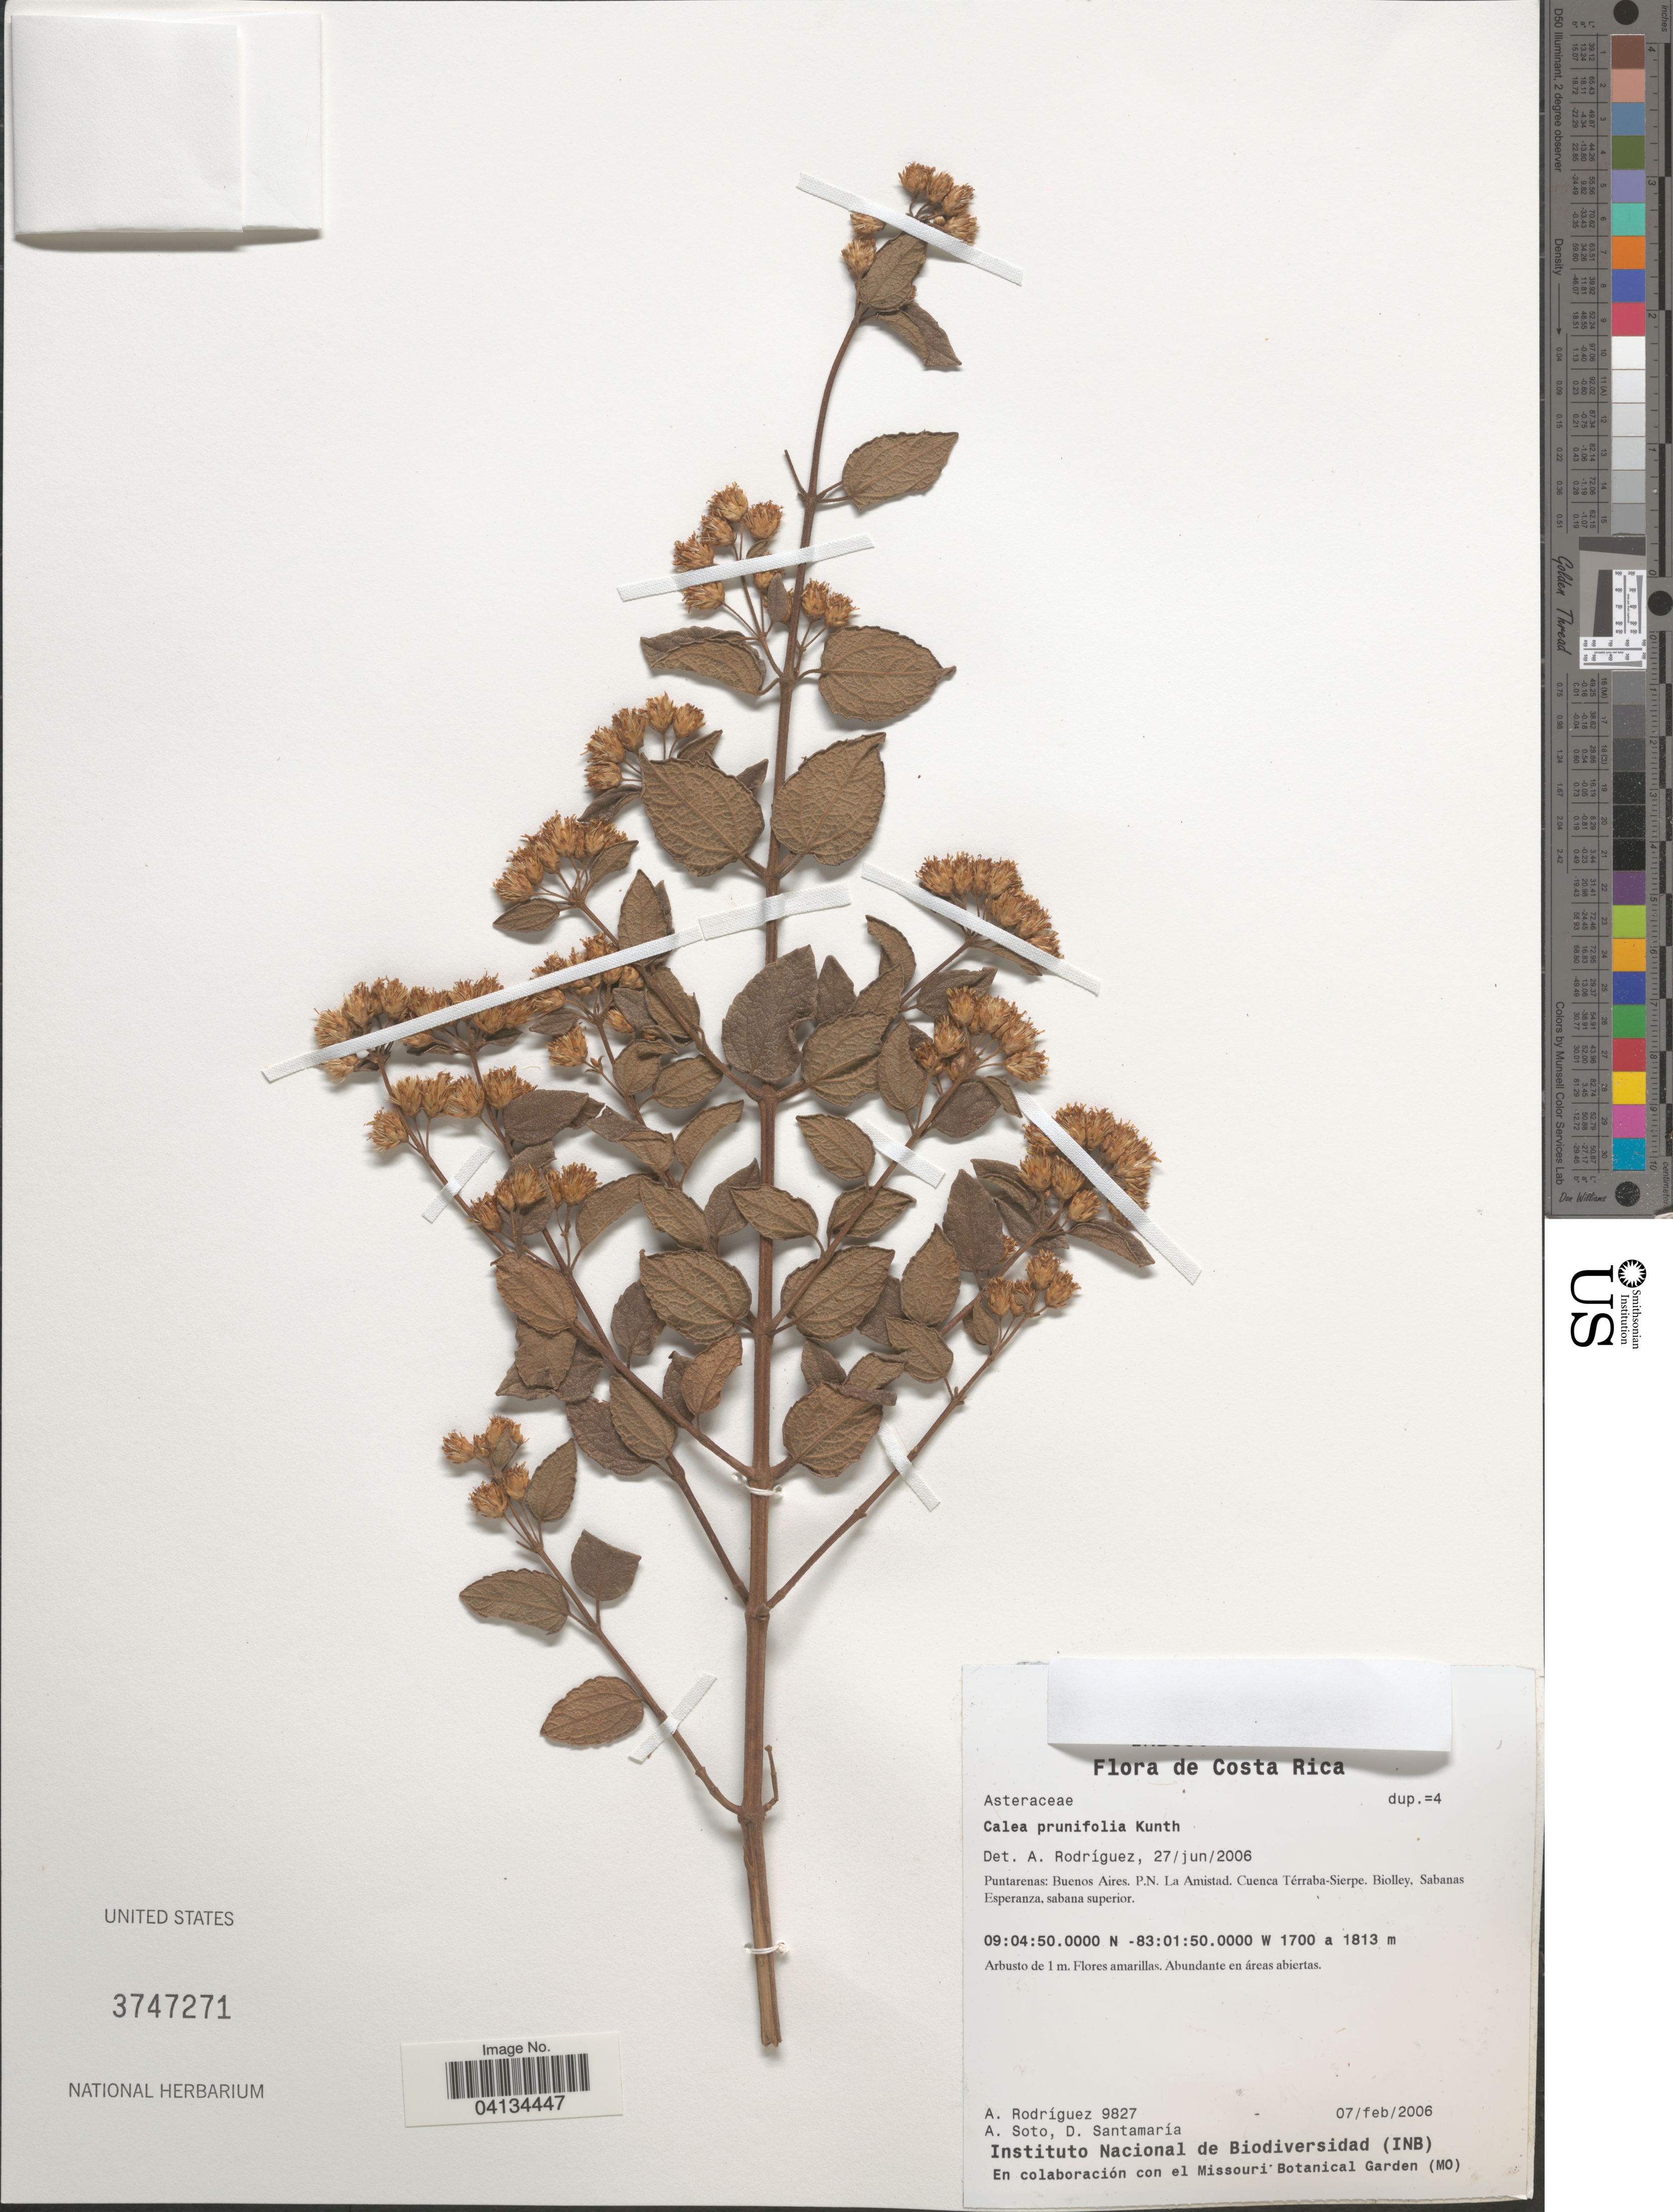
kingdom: Plantae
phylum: Tracheophyta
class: Magnoliopsida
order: Asterales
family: Asteraceae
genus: Calea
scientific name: Calea prunifolia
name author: Kunth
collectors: A. Rodríguez, A. Soto & D. Santamaria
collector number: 9827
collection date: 2006-02-07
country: Costa Rica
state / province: Puntarenas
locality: Buenos Aires. P.N. La Amistad. Cuenca Térraba-Sierpe. Biolley, Sabanas Esperanza, sabana superior.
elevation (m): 1700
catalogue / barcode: US 3747271